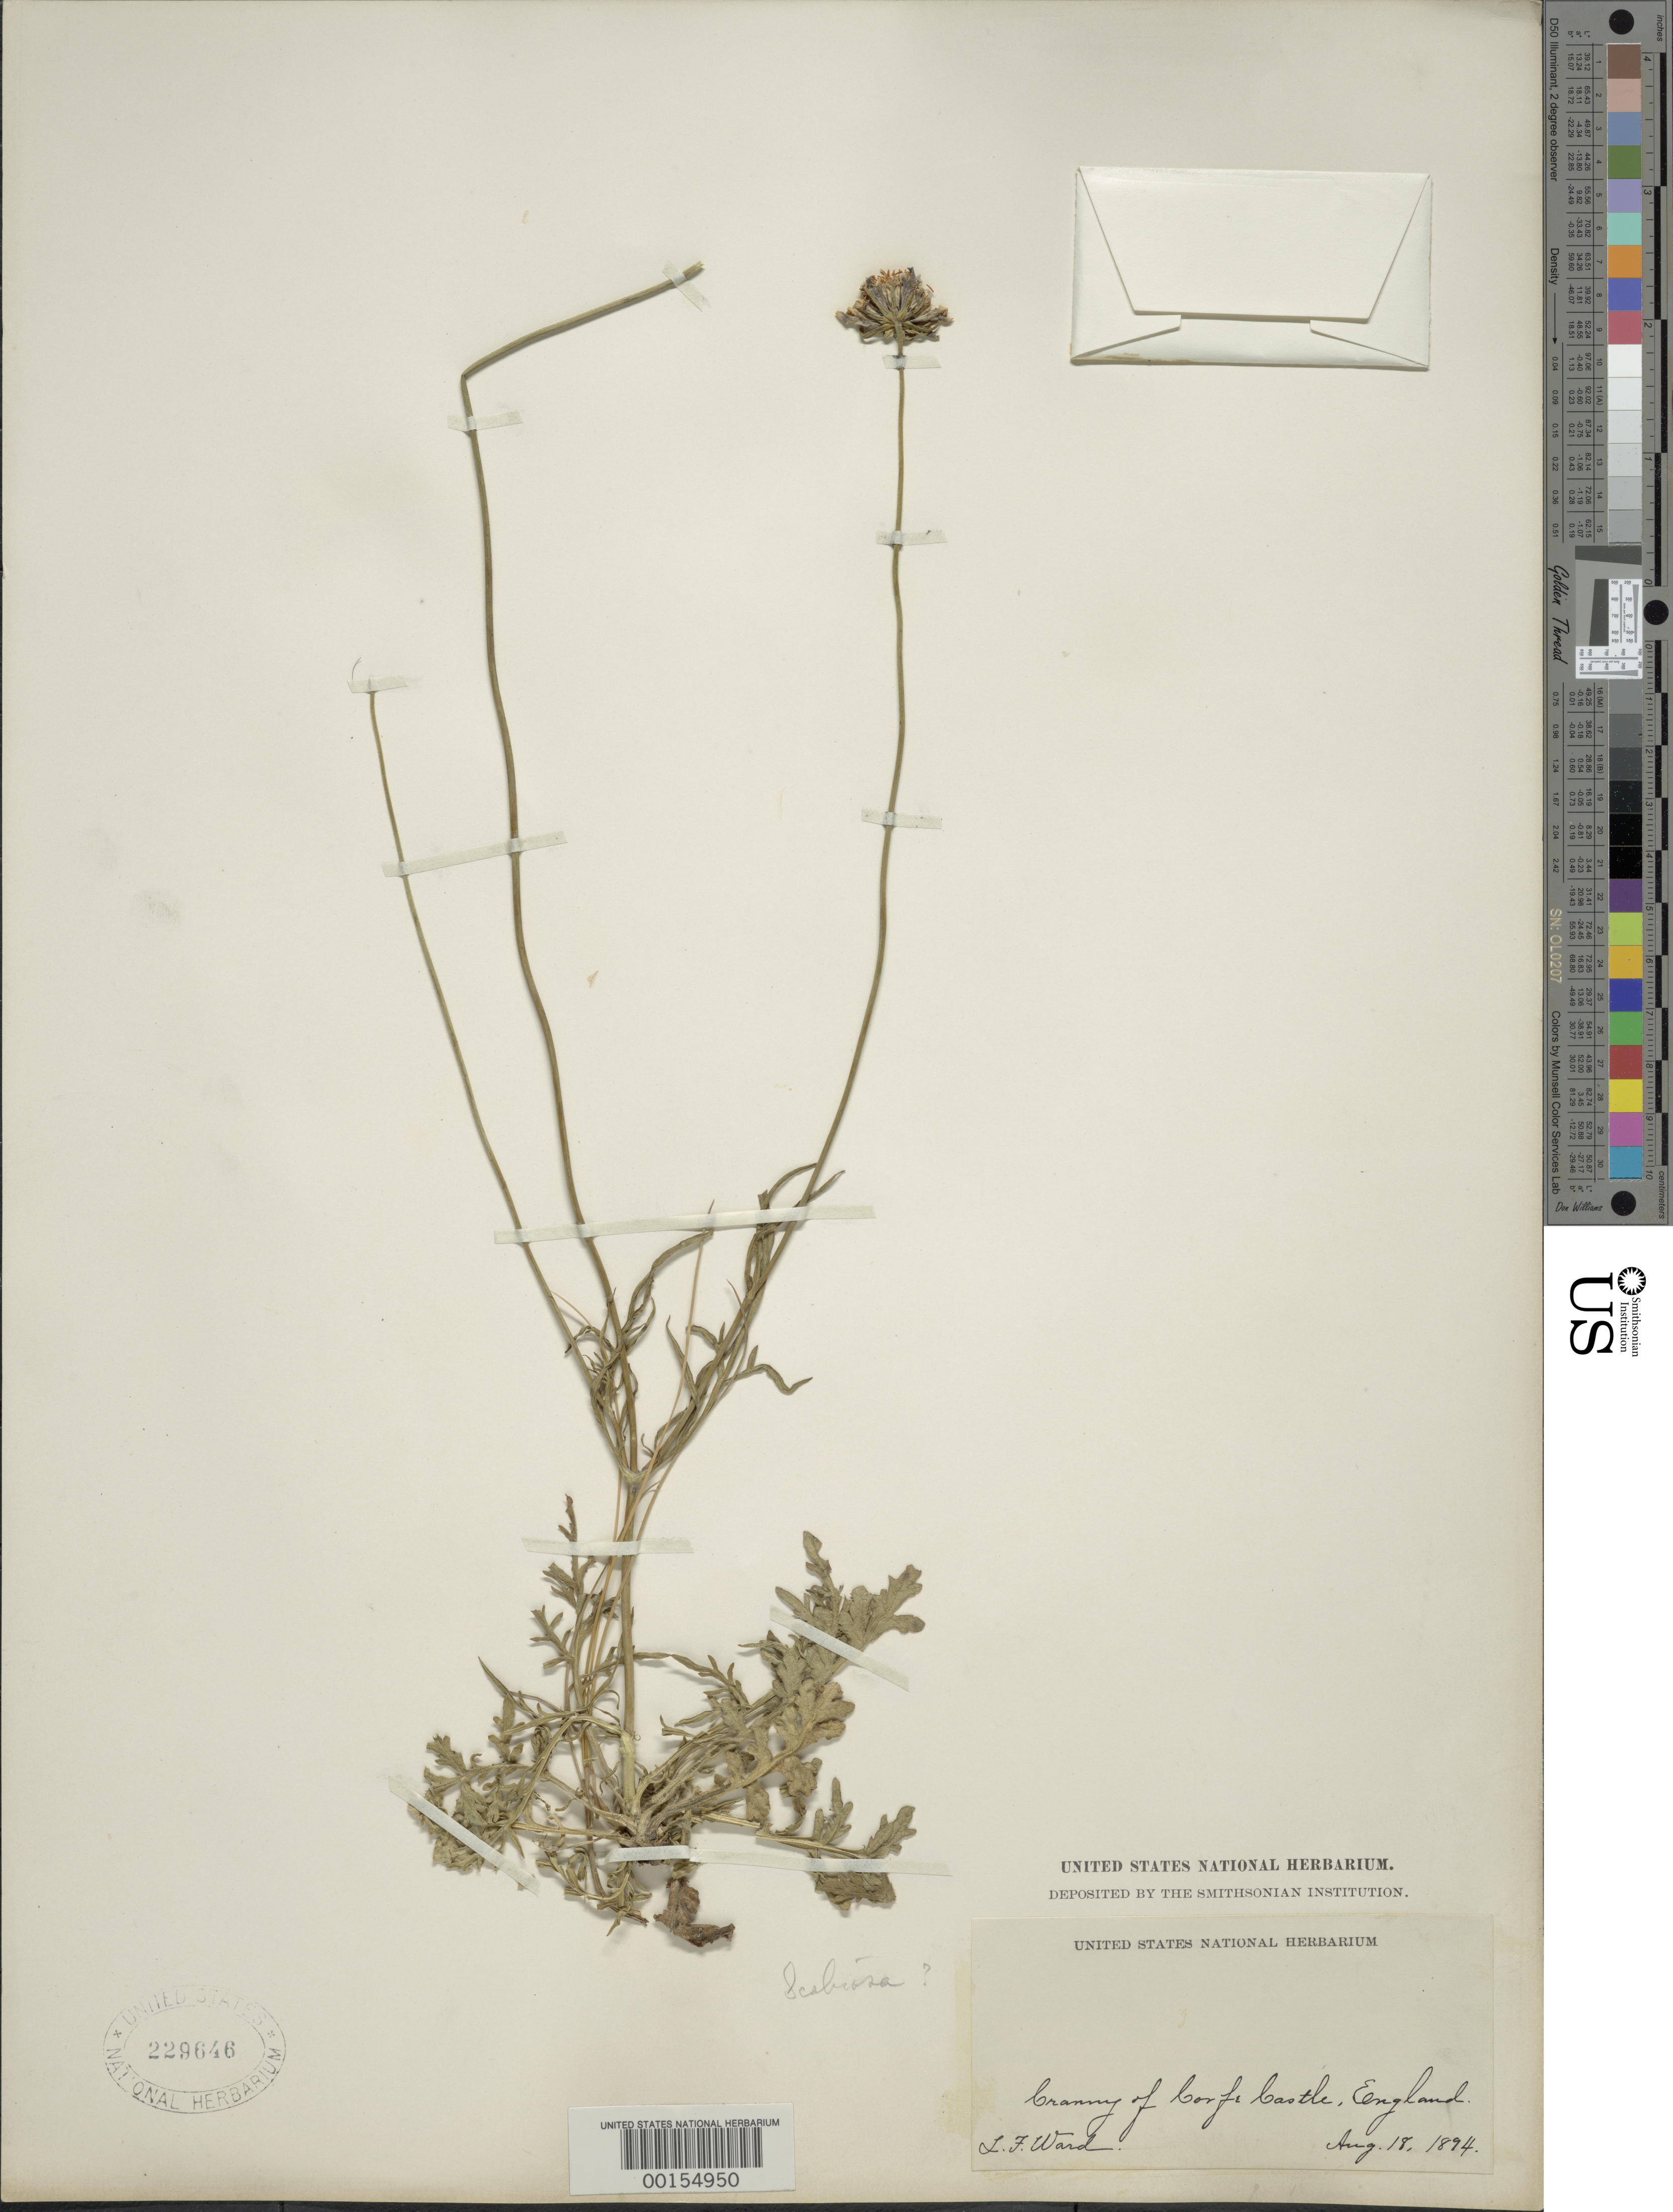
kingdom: Plantae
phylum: Tracheophyta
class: Magnoliopsida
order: Dipsacales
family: Caprifoliaceae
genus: Scabiosa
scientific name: Scabiosa sp.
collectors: L. F. Ward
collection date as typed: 18 Aug 1894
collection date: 1894-08-18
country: United Kingdom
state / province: England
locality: Cranny of Corfe Castle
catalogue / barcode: US 229646